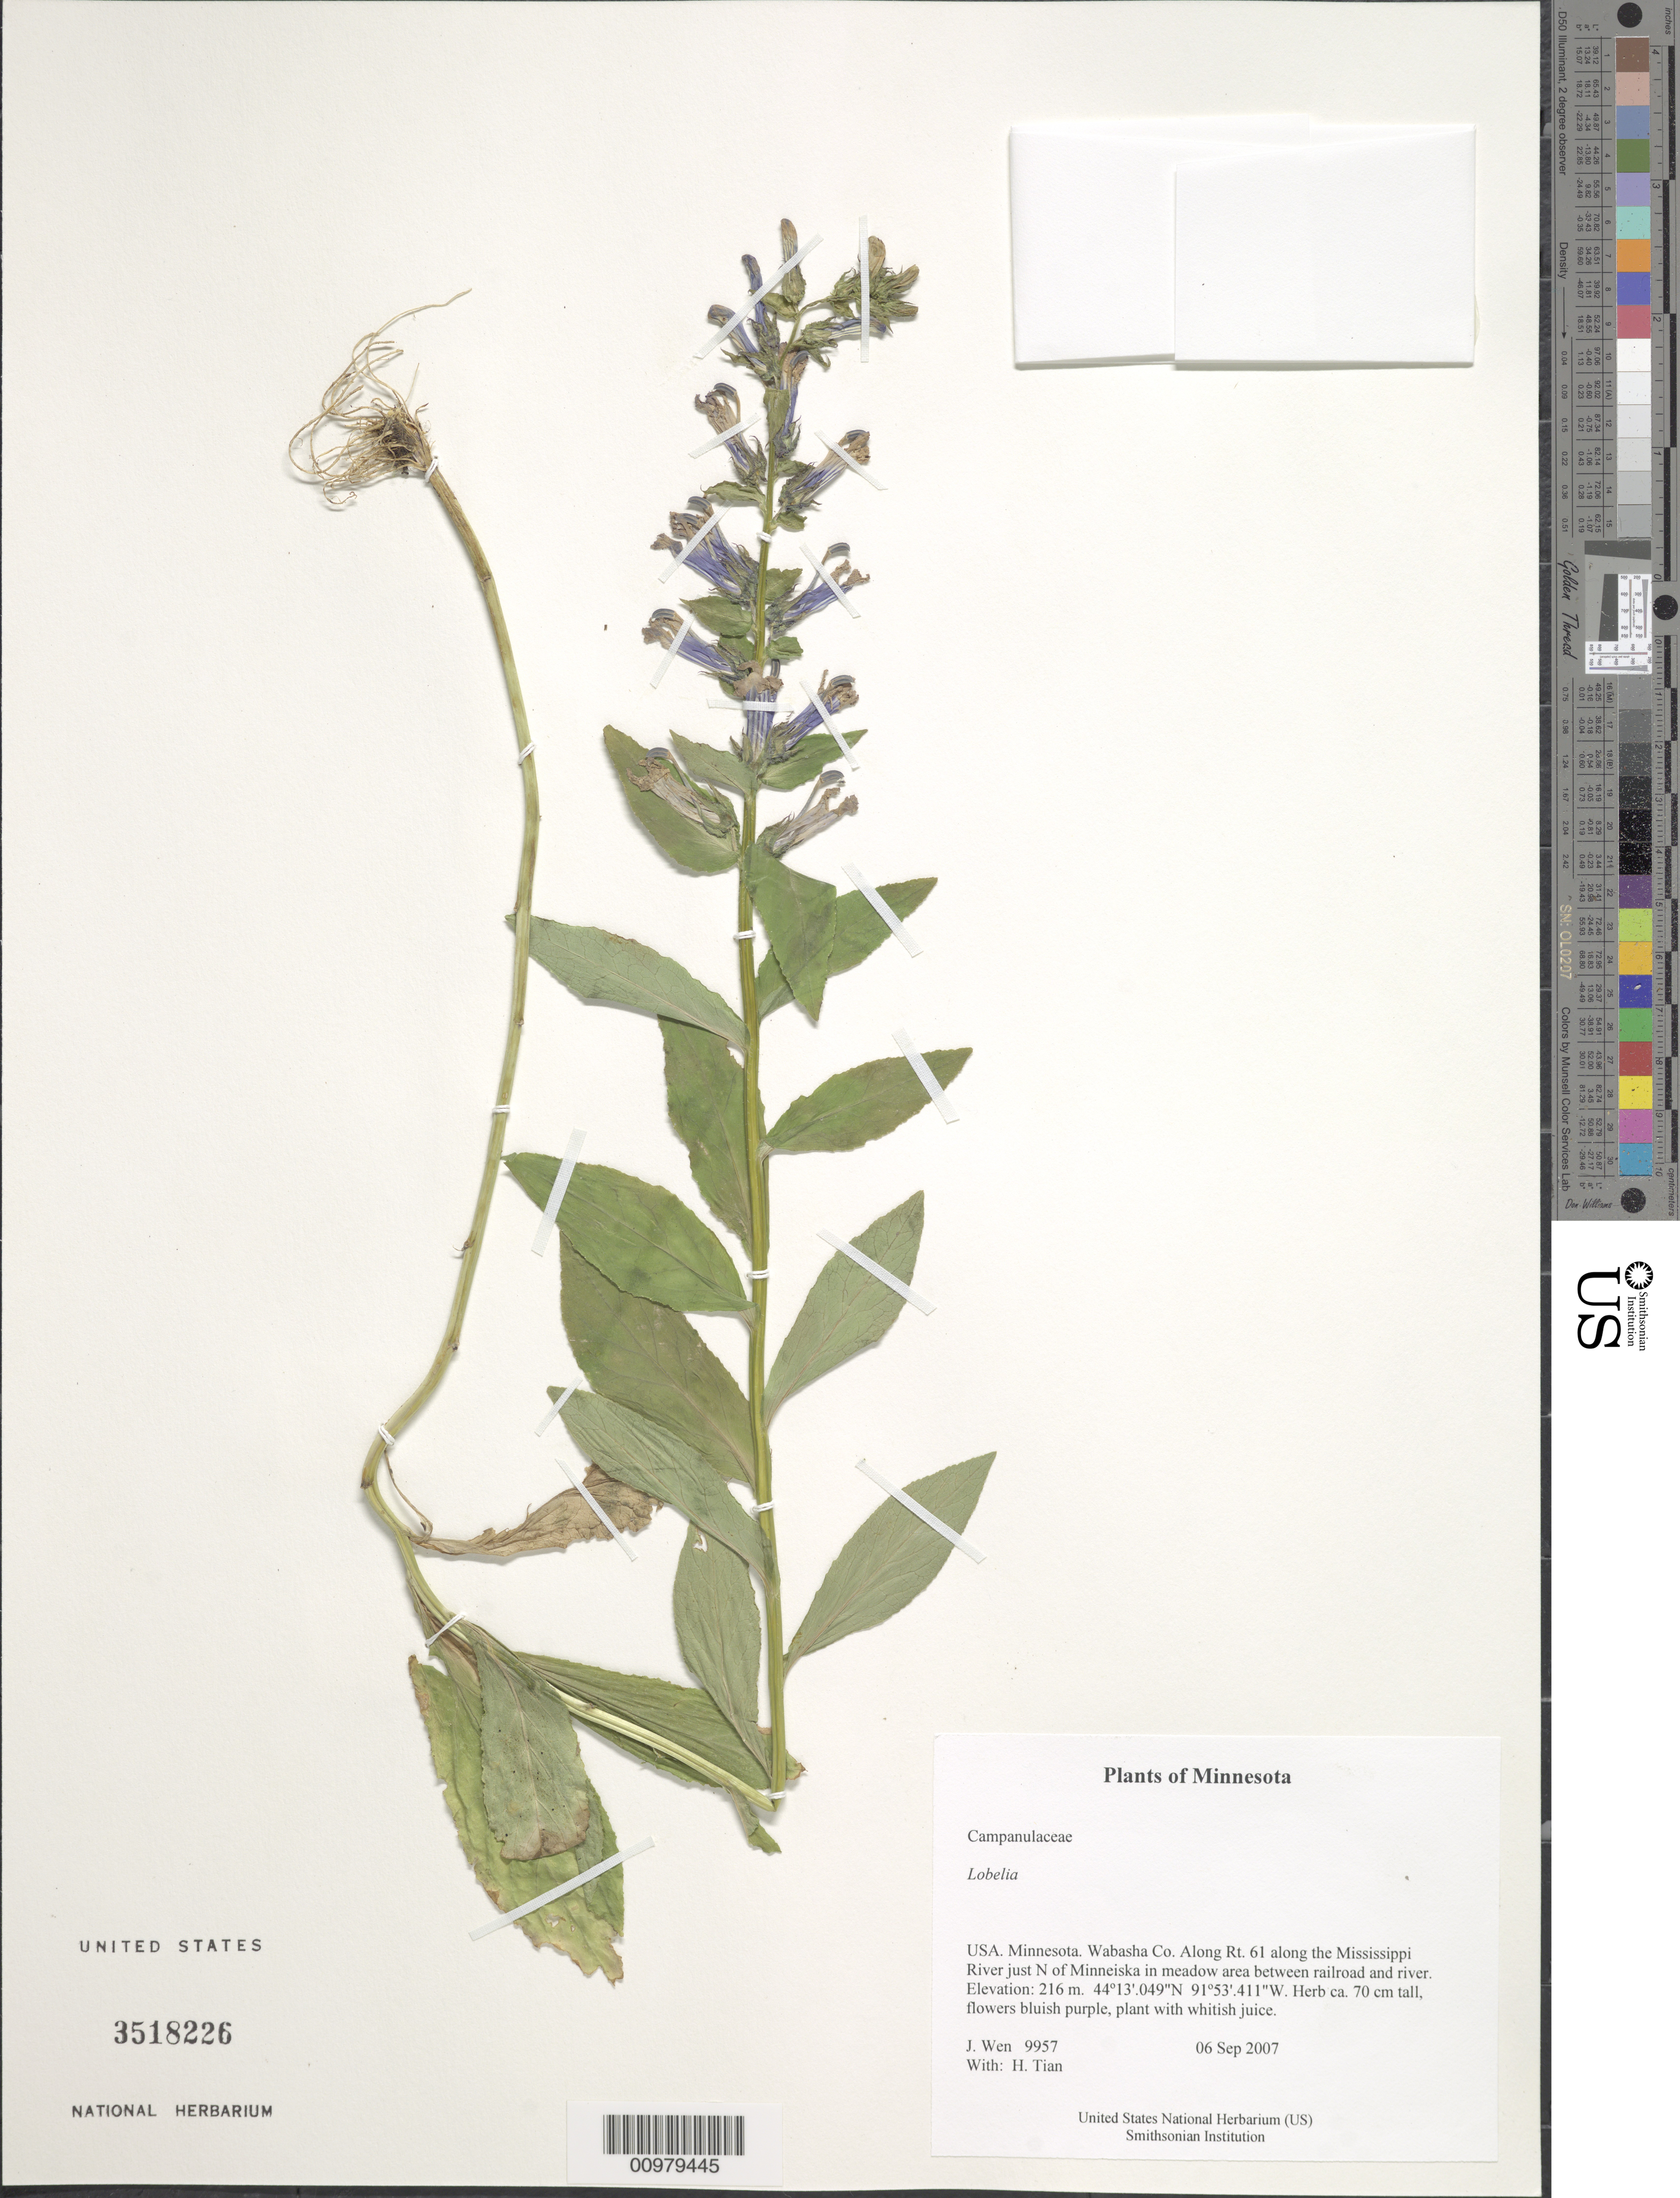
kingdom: Plantae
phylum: Tracheophyta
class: Magnoliopsida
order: Asterales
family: Campanulaceae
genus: Lobelia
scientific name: Lobelia sp.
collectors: J. Wen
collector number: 9957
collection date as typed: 06 Sep 2007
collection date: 2007-09-06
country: United States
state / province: Minnesota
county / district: Wabasha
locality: Along Rt. 61 along the Mississippi River just N of Minneiska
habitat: in meadow area between railroad and river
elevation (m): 216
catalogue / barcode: US 3518226